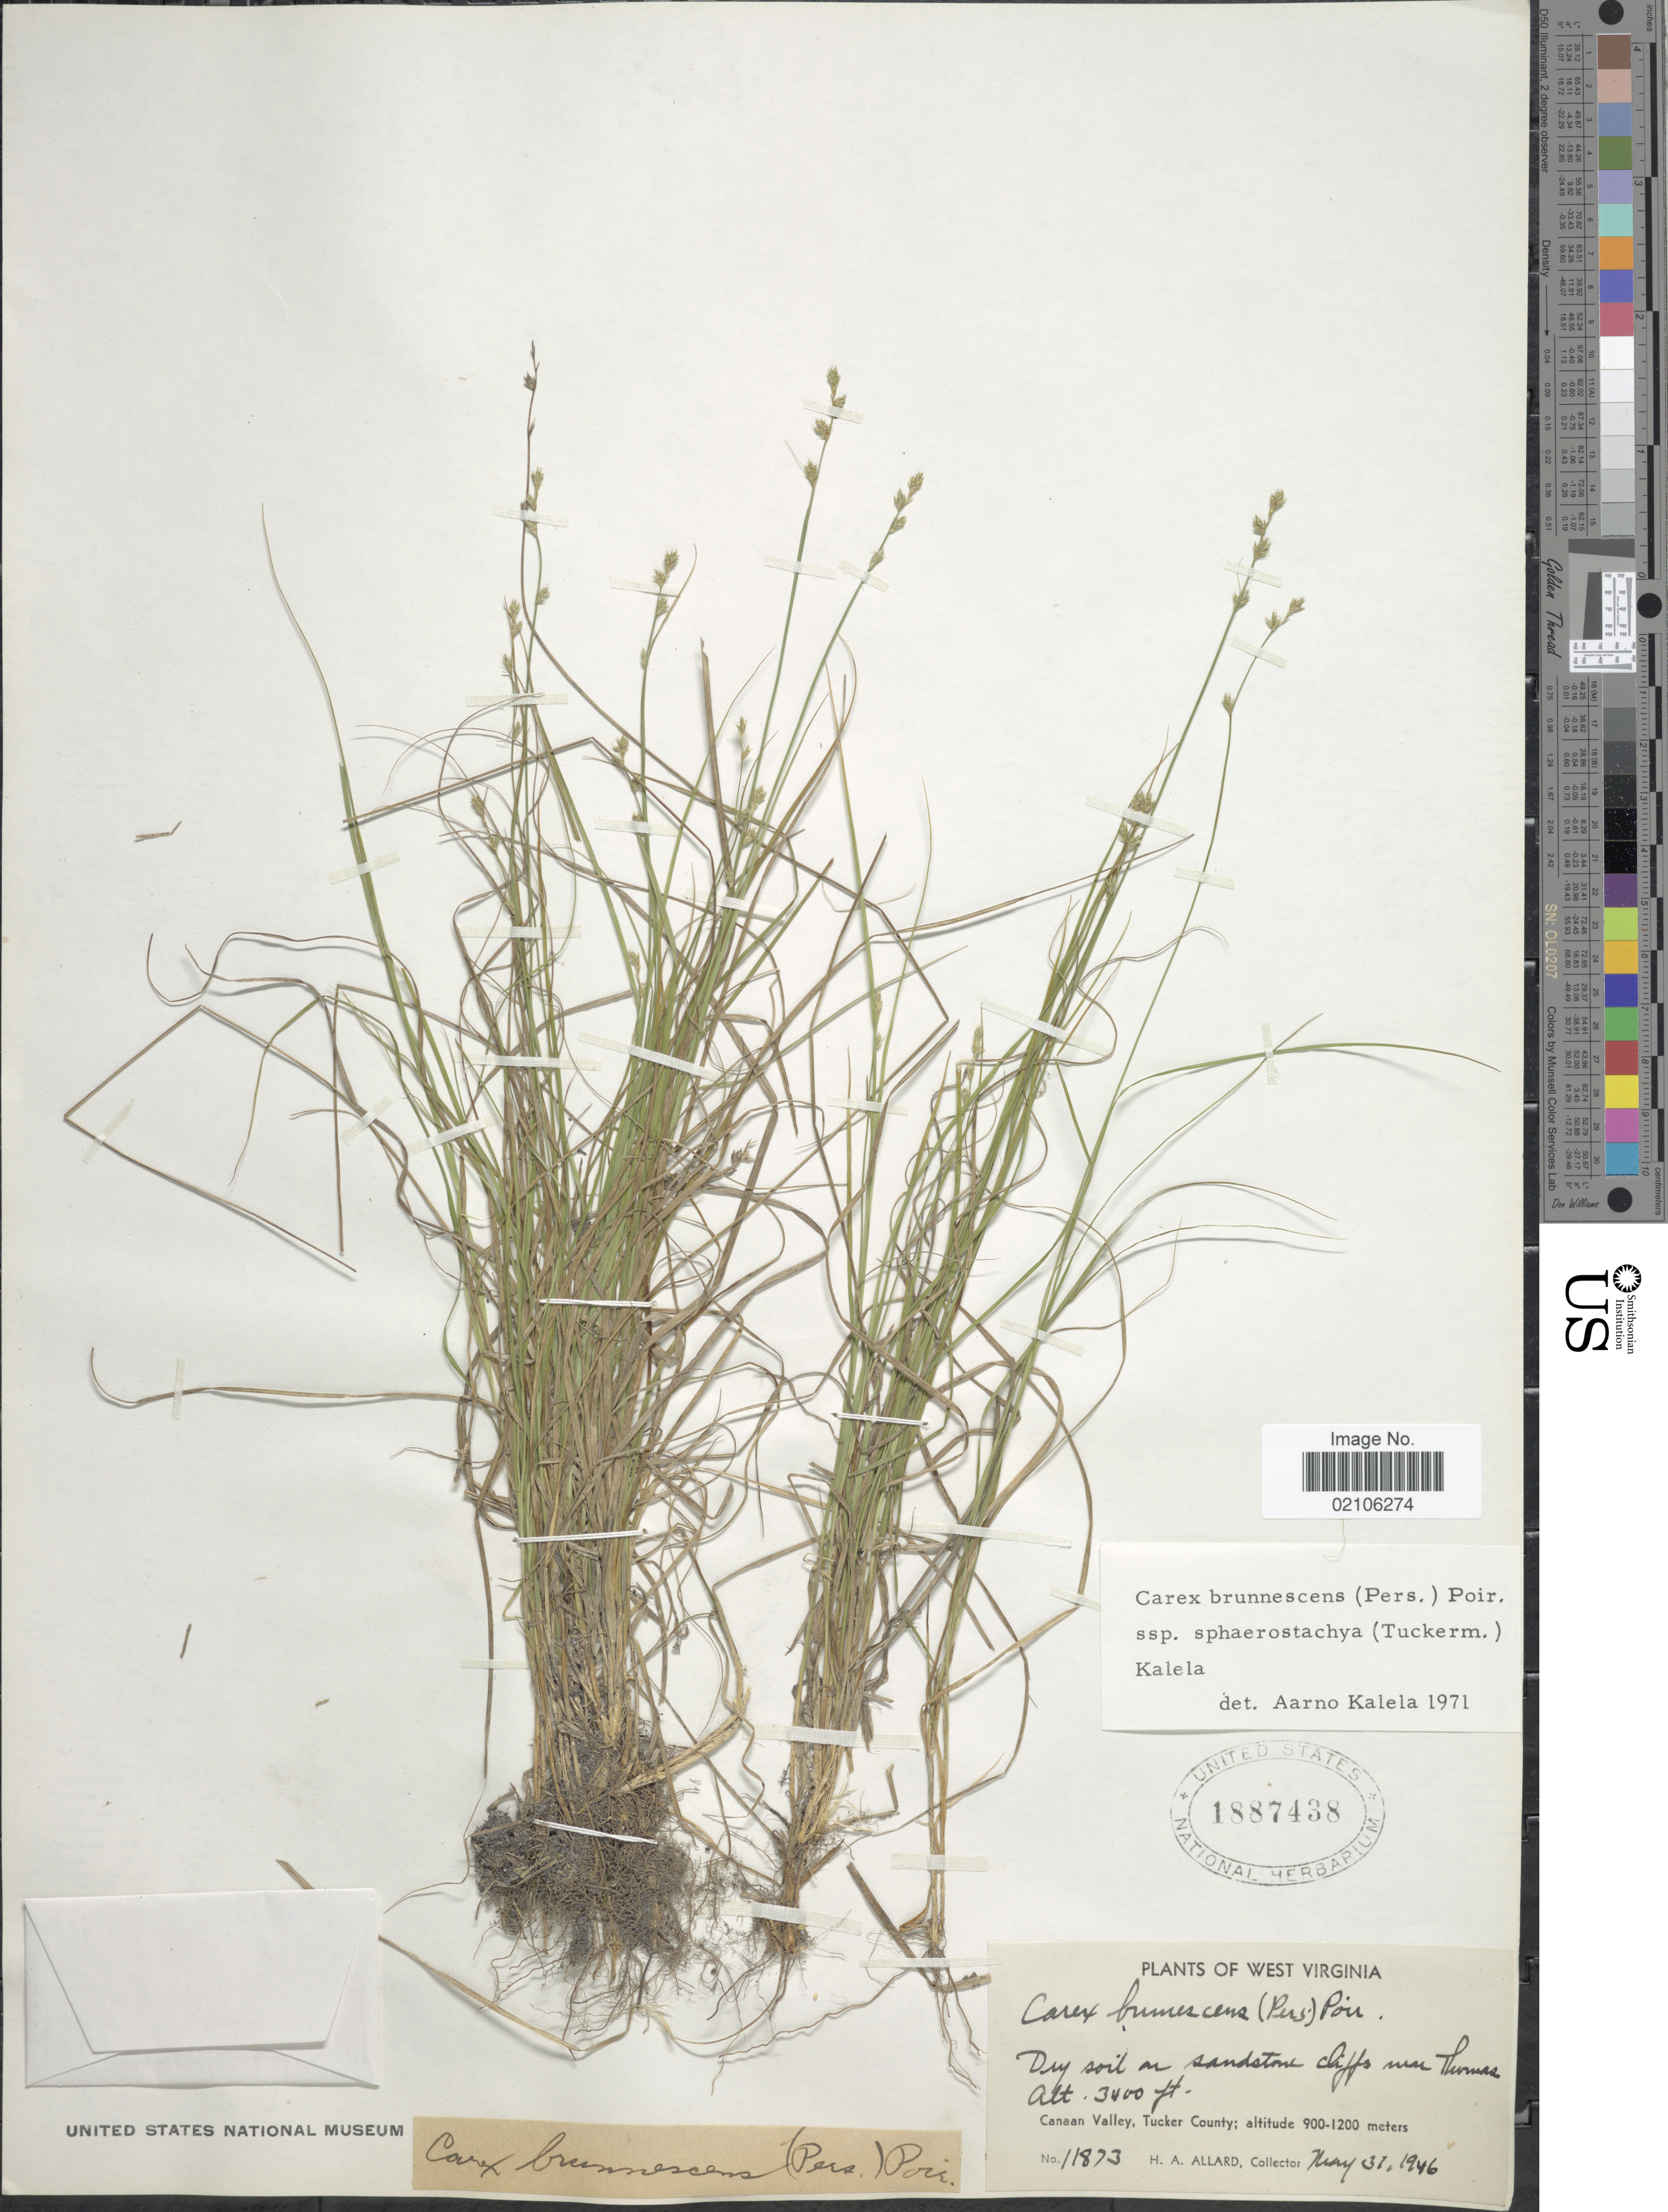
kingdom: Plantae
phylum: Tracheophyta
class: Liliopsida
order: Poales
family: Cyperaceae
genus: Carex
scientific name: Carex brunnescens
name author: (Pers.) Poir.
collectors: H. A. Allard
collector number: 11873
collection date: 1946-05-31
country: United States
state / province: West Virginia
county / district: Tucker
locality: Dry soil on sandstone cliffs near Thomas, Canaan Valley, Tucker County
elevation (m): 900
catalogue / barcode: US 1887438